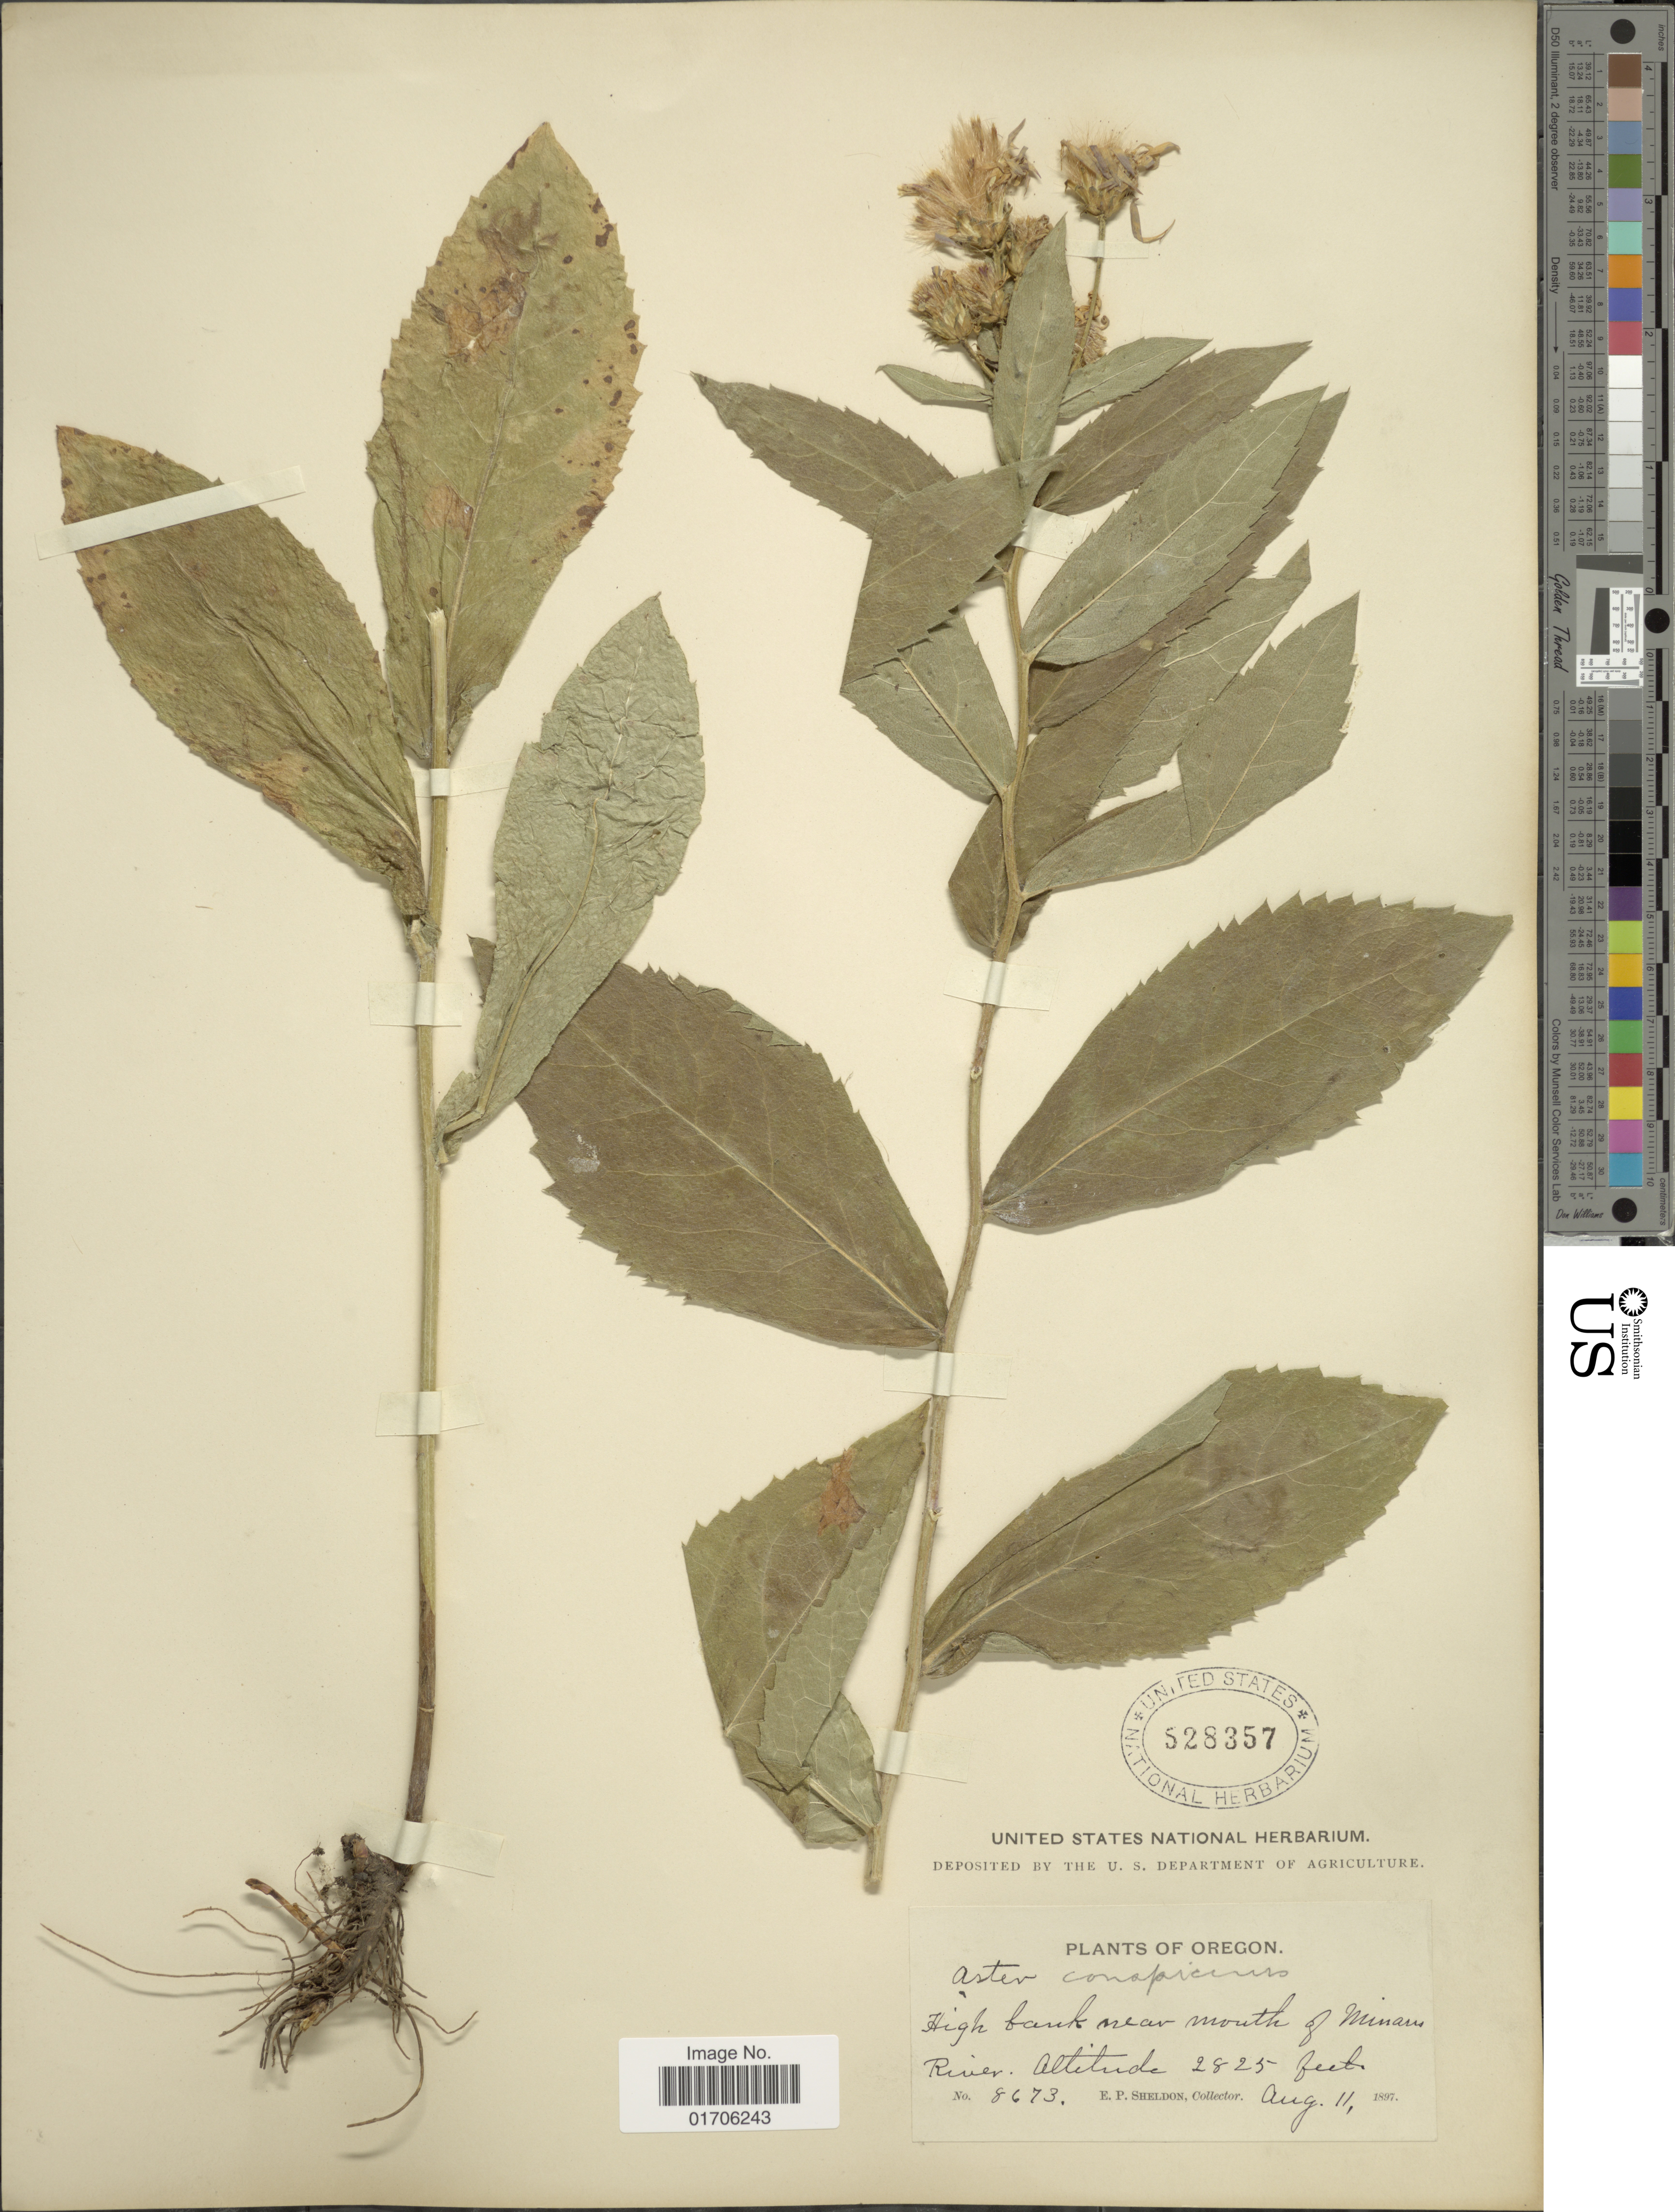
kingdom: Plantae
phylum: Tracheophyta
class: Magnoliopsida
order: Asterales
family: Asteraceae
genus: Eurybia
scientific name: Eurybia conspicua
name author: (Lindl.) G.L. Nesom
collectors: E. P. Sheldon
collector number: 8673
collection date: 1897-08-11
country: United States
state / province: Oregon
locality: Oregon. High bank near mouth of Minans River.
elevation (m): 861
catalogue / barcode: US 528357